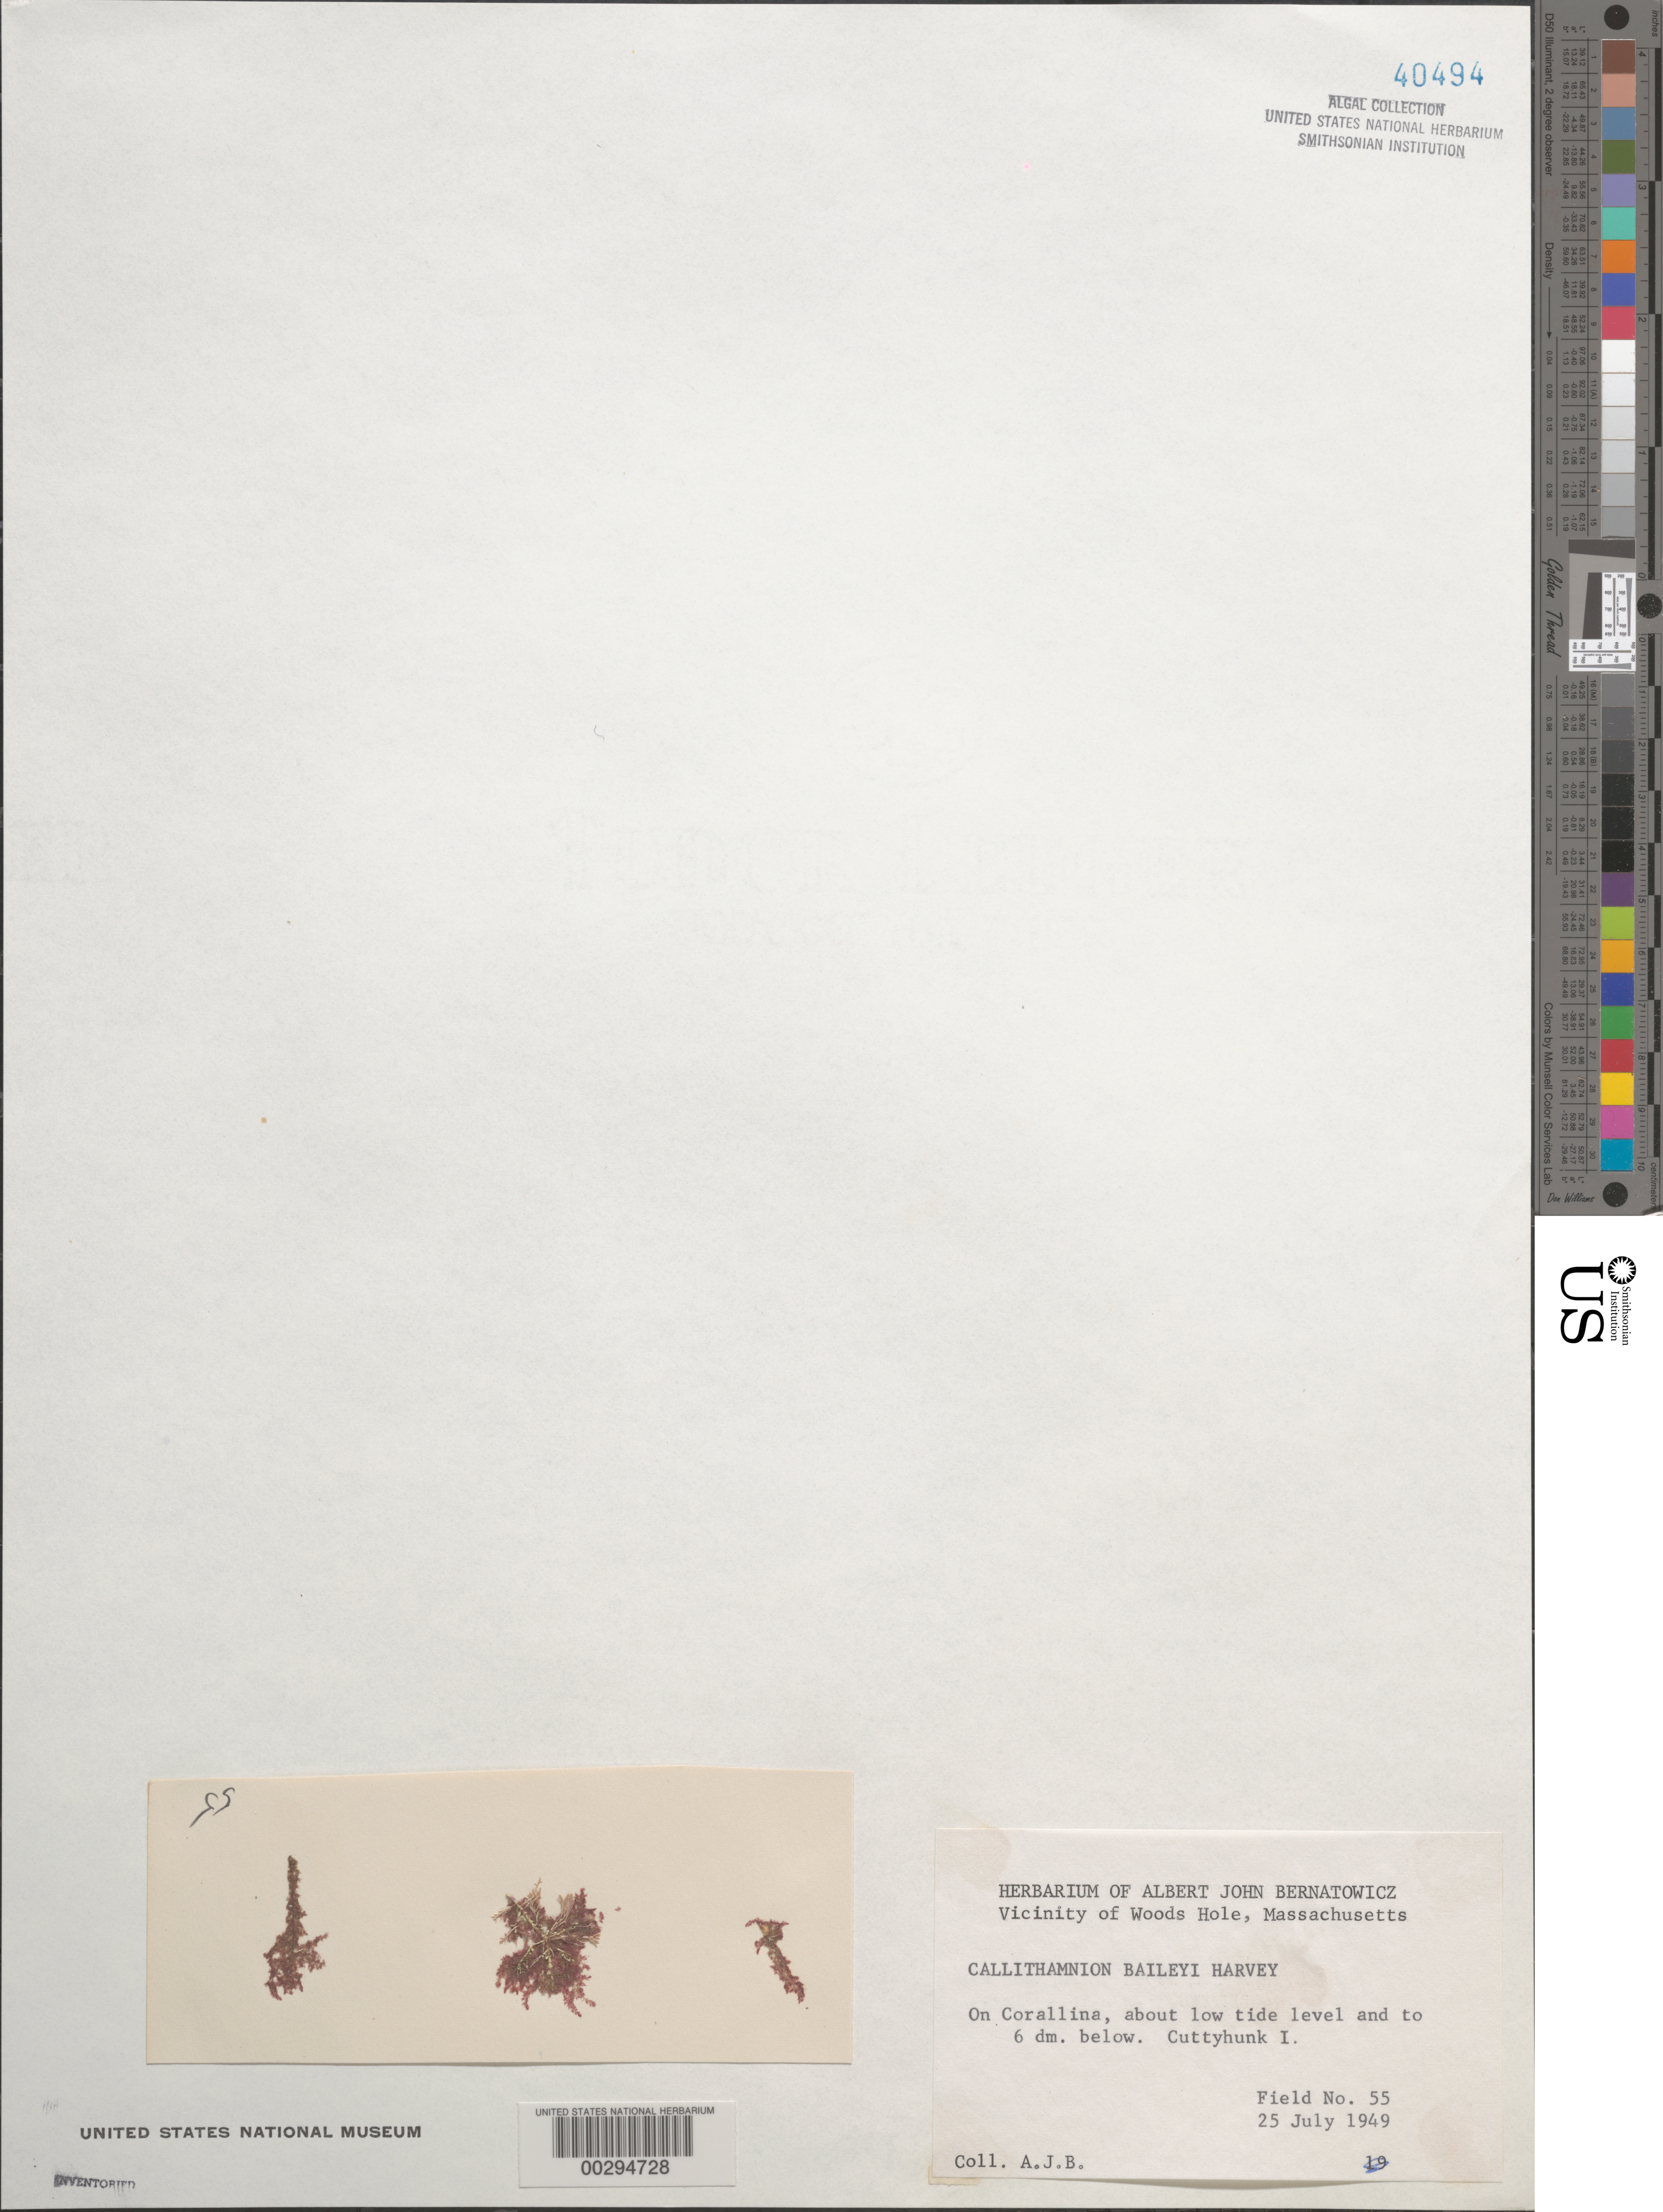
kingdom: Plantae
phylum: Rhodophyta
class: Florideophyceae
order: Ceramiales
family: Callithamniaceae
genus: Callithamnion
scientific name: Callithamnion tetragonum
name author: (With.) S.F. Gray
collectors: A. Bernatowicz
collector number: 55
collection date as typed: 25 Jul 1949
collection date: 1949-07-25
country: United States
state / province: Massachusetts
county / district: Dukes County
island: Cuttyhunk Island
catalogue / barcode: US 40494